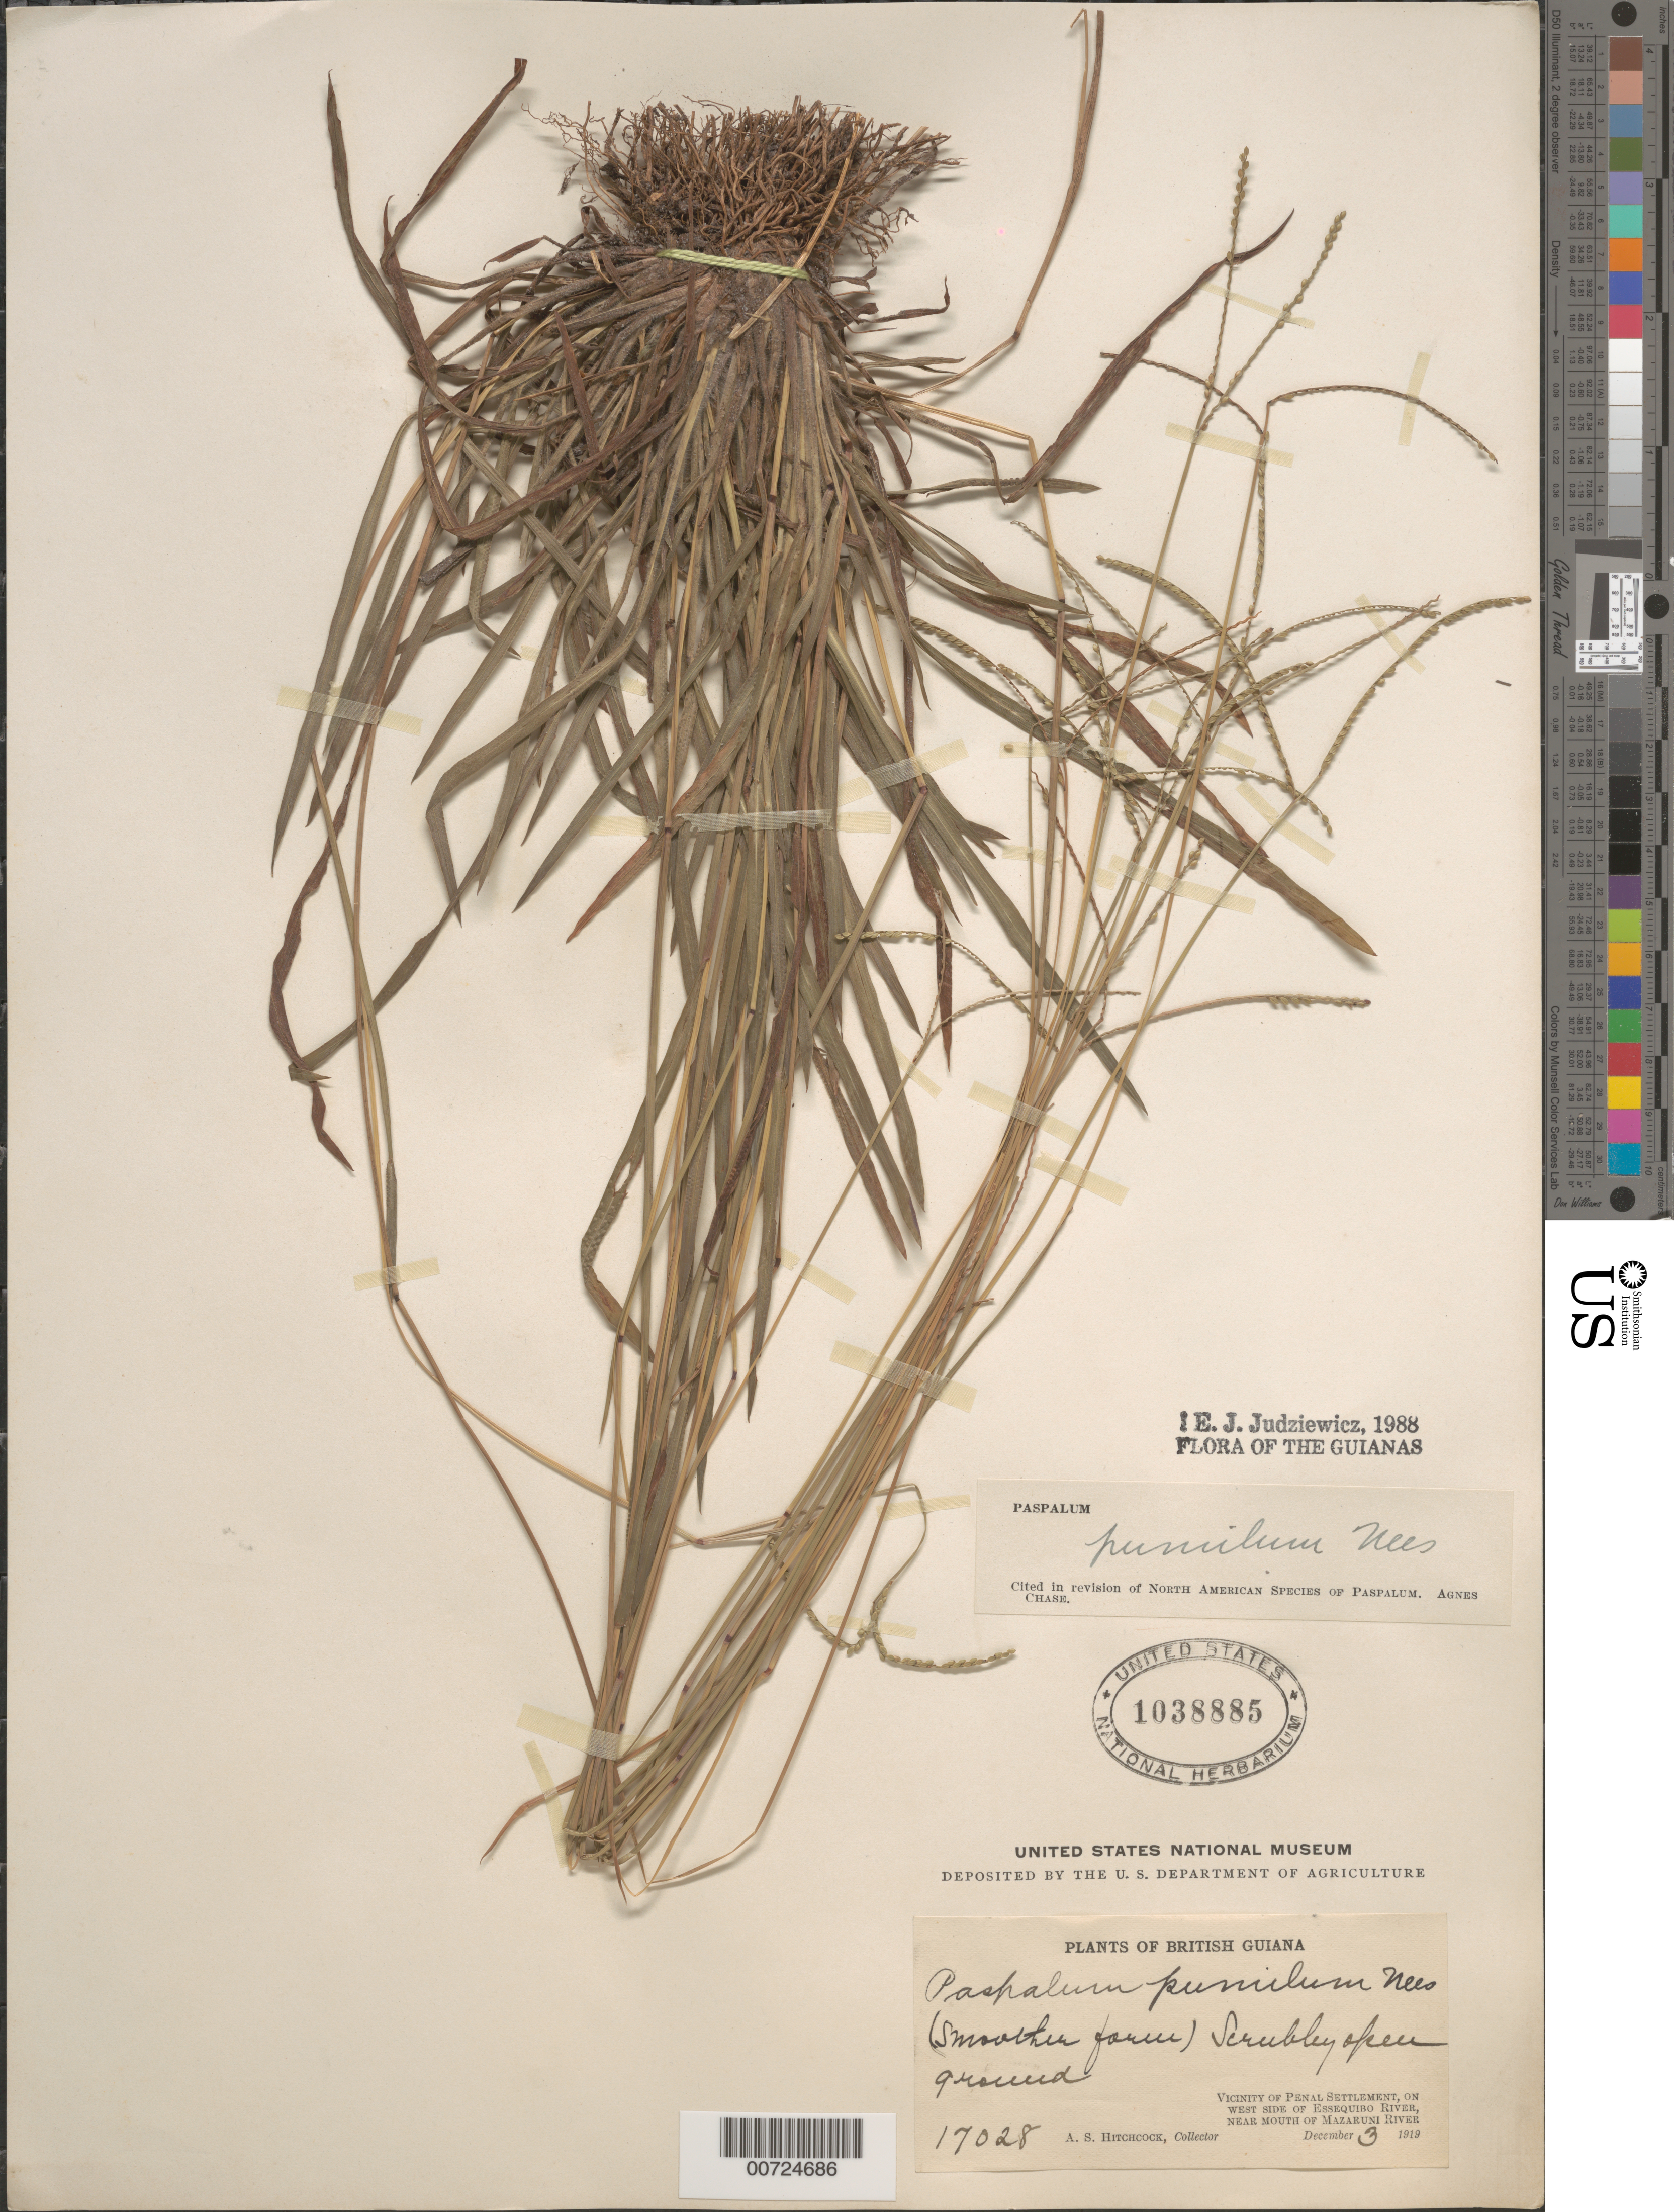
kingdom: Plantae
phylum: Tracheophyta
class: Liliopsida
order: Poales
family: Poaceae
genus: Paspalum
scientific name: Paspalum pumilum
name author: Nees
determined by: Judziewicz, E. J.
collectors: A. S. Hitchcock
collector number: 17028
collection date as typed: Dec. 3-9, 1919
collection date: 1919-12-03/1919-12-09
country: Guyana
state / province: Cuyuni-Mazaruni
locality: Penal Settlement, on W side of Essequibo River, near mouth of Mazaruni River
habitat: Scruby open ground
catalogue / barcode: US 1038885